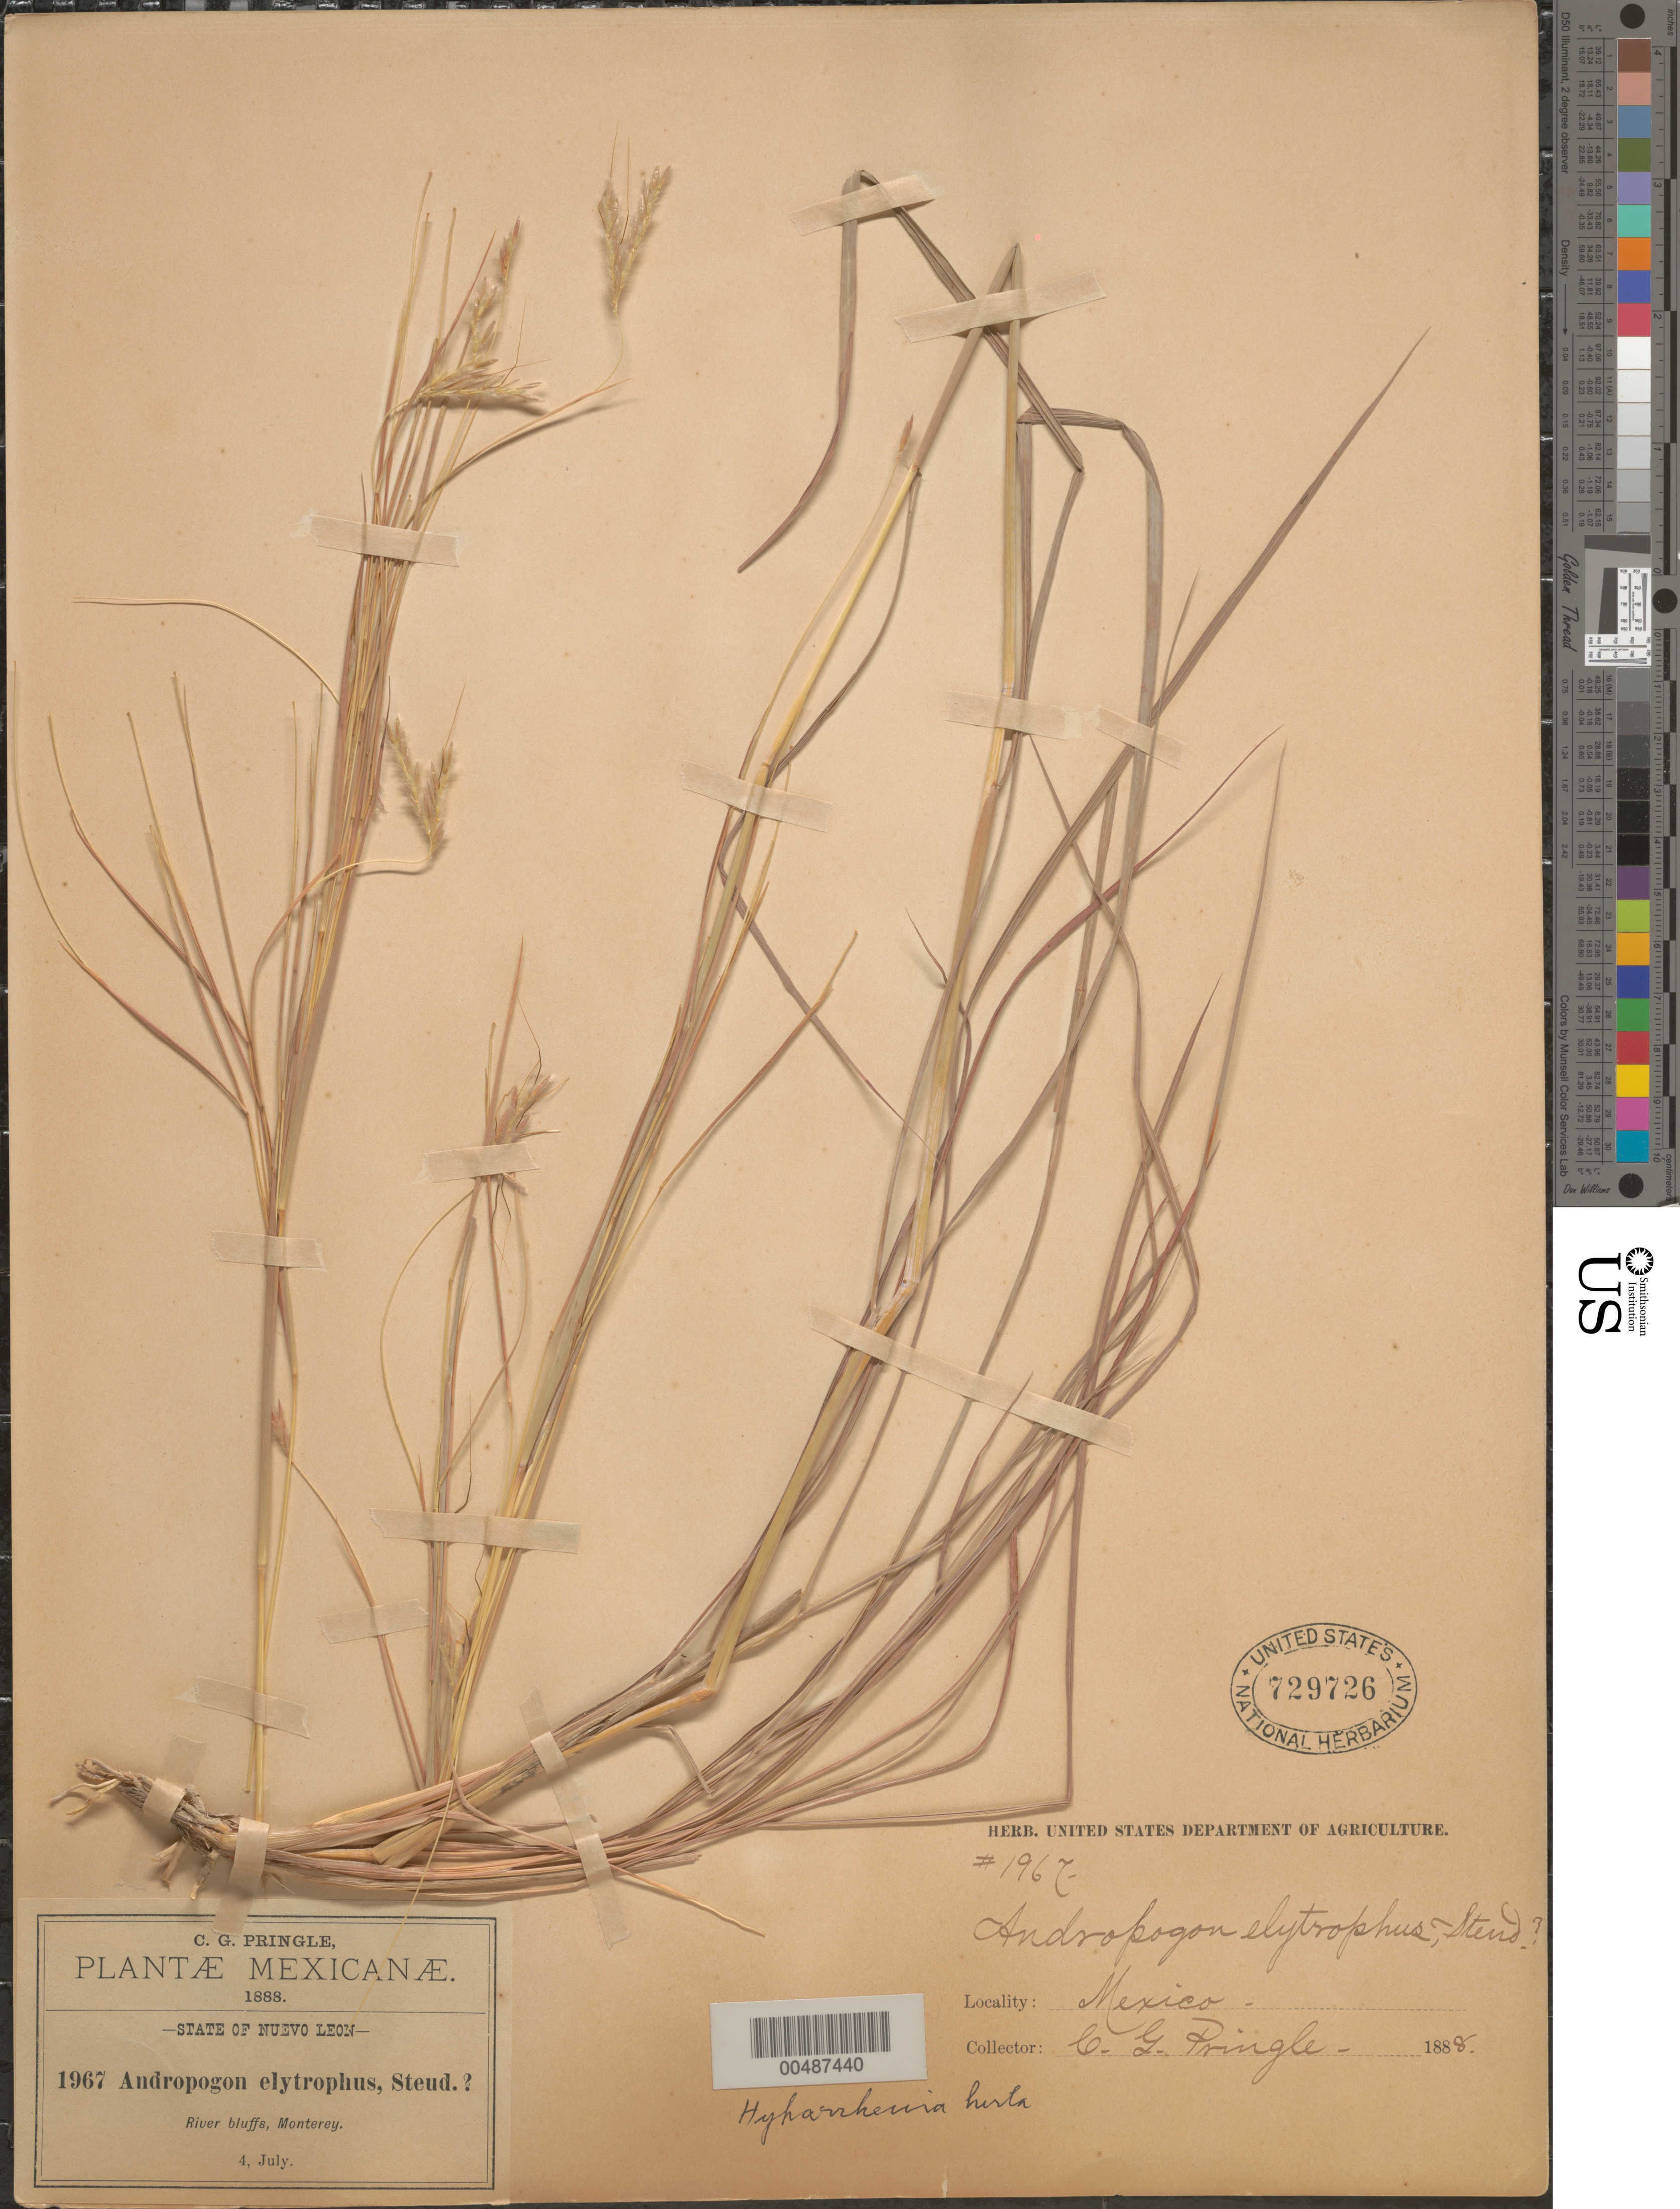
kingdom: Plantae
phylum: Tracheophyta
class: Liliopsida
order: Poales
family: Poaceae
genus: Hyparrhenia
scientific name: Hyparrhenia hirta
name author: (Nees) Stapf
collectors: C. G. Pringle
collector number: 1967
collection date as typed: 4 Jul 1888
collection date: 1888-07-04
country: Mexico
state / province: Nuevo León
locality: Monterey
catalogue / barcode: US 729726